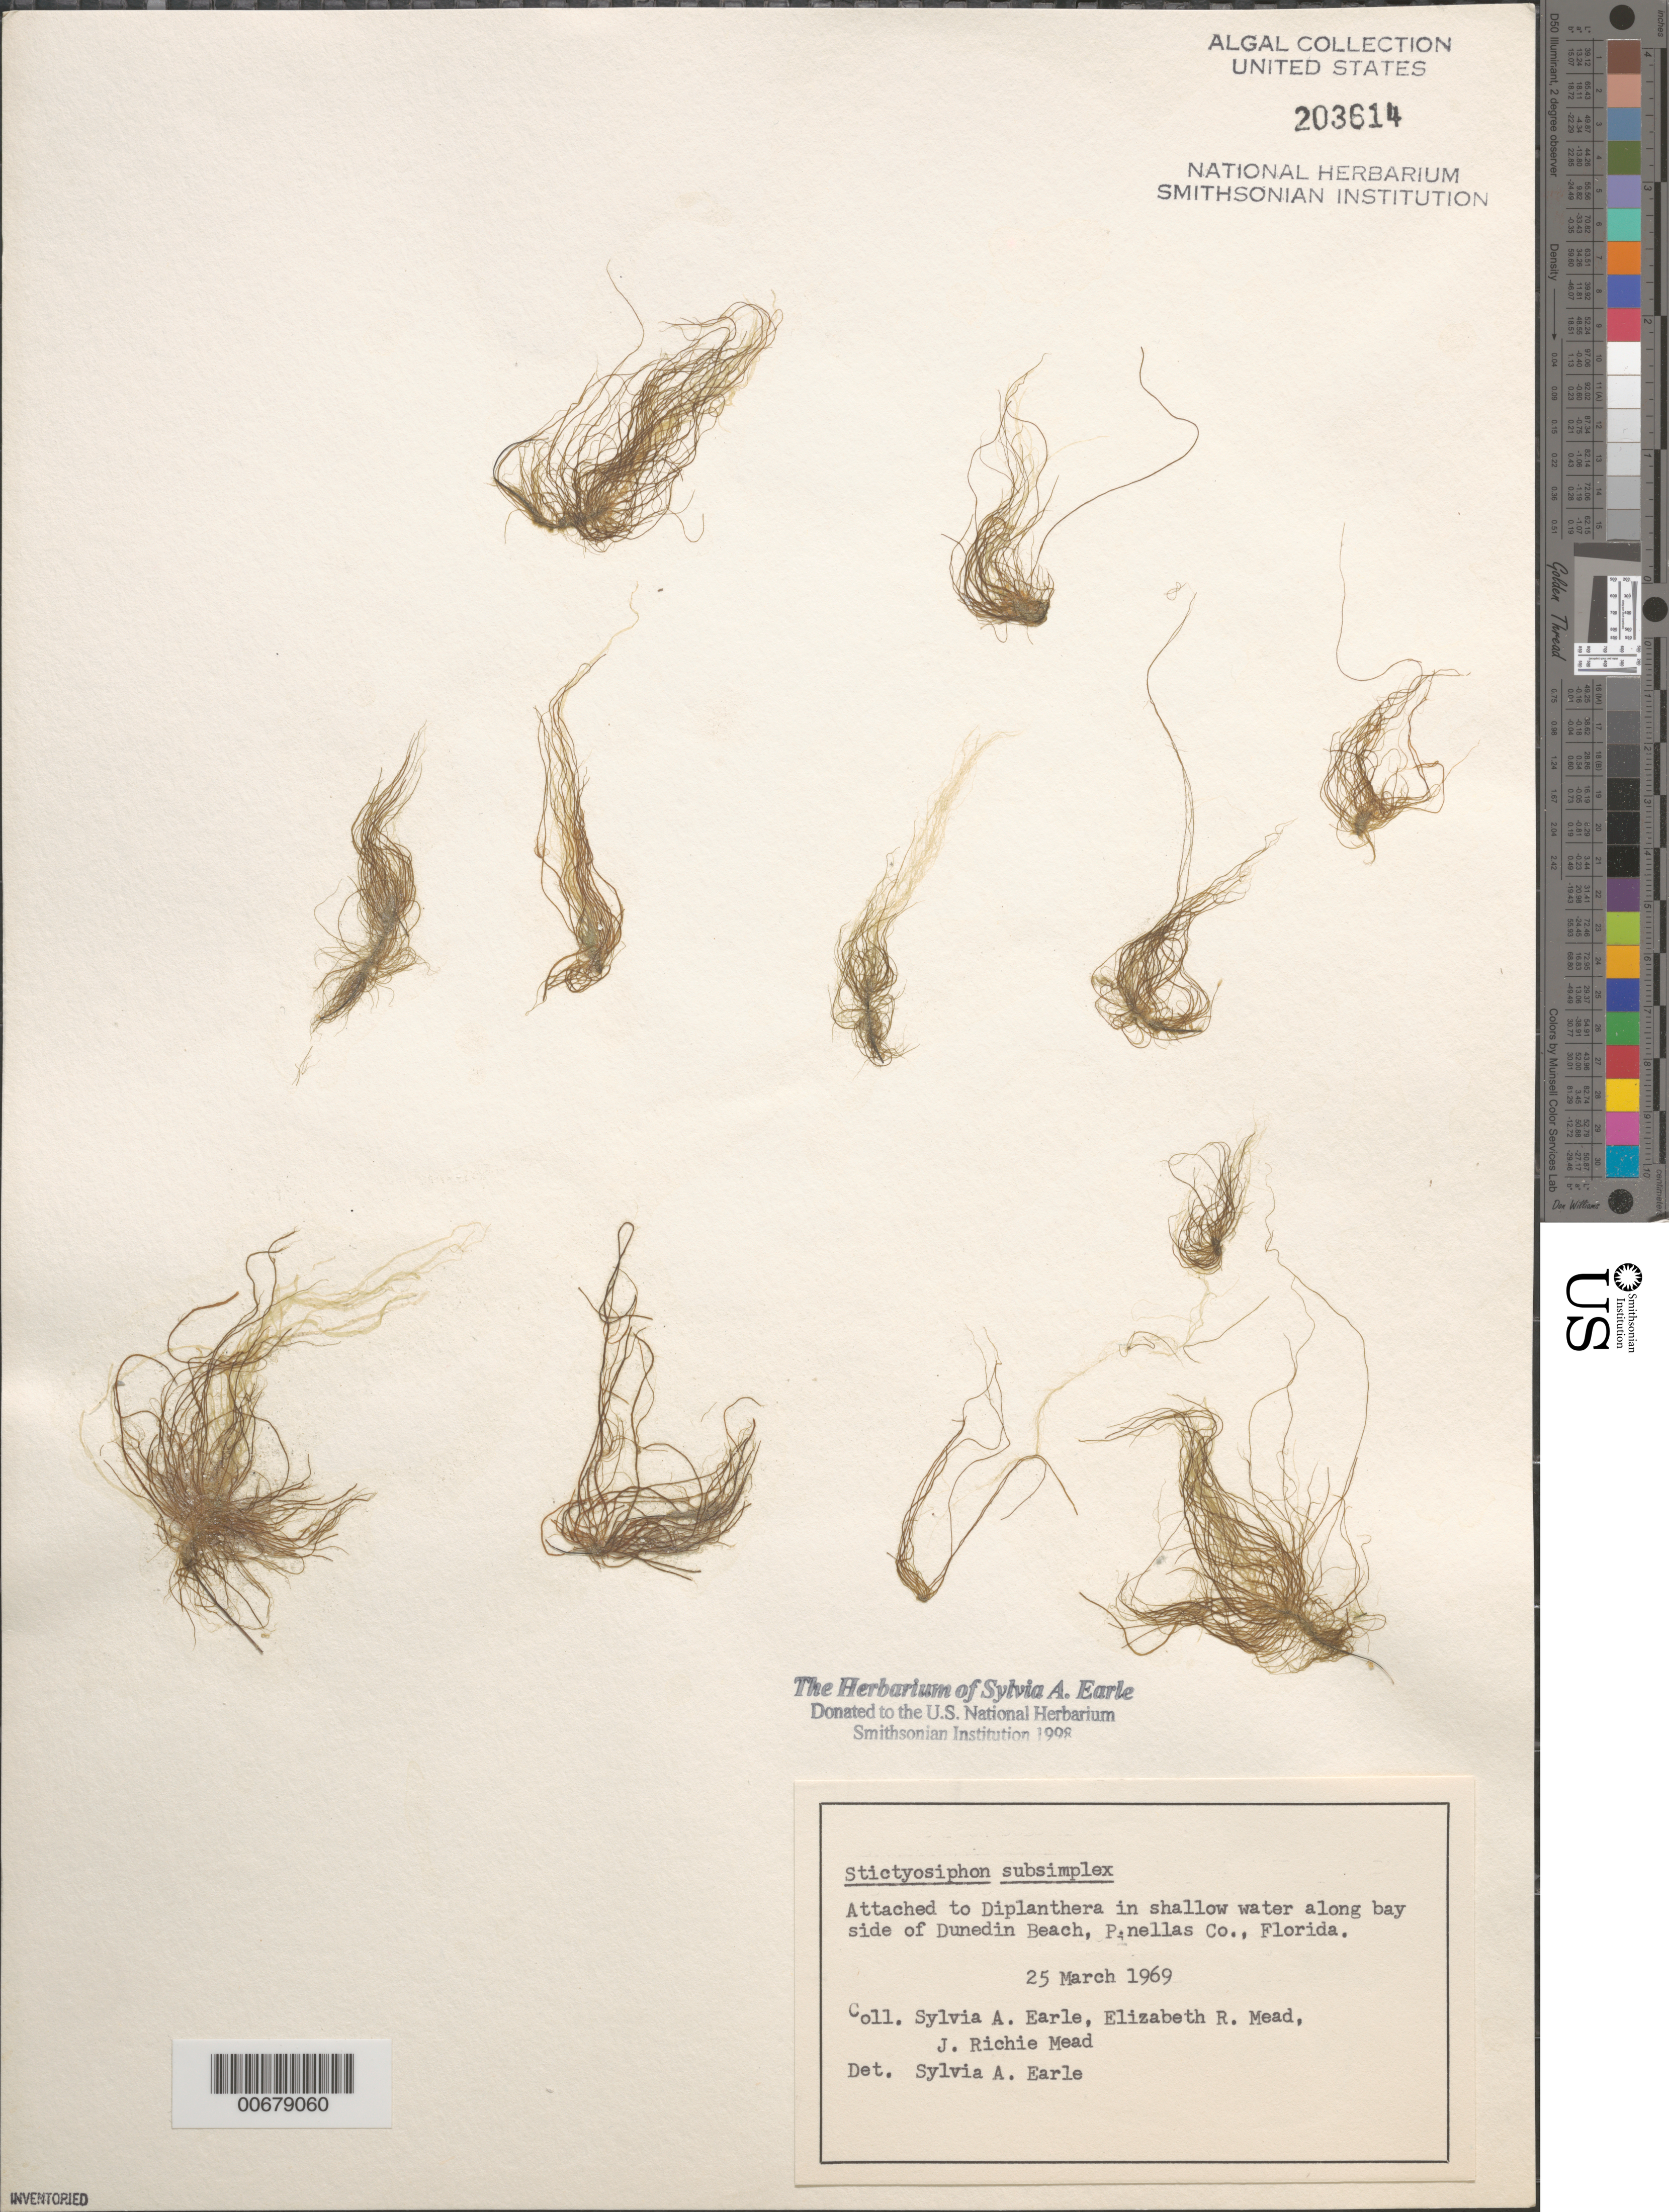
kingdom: Chromista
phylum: Ochrophyta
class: Phaeophyceae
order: Ectocarpales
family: Chordariaceae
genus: Stictyosiphon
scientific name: Stictyosiphon subsimplex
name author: I. Holden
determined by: Earle, S. A.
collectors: S. A. Earle, E. Mead & R. Mead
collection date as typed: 25 Mar 1969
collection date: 1969-03-25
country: United States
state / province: Florida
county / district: Pinellas County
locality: Dunedin Beach, bay side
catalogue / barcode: US 203614